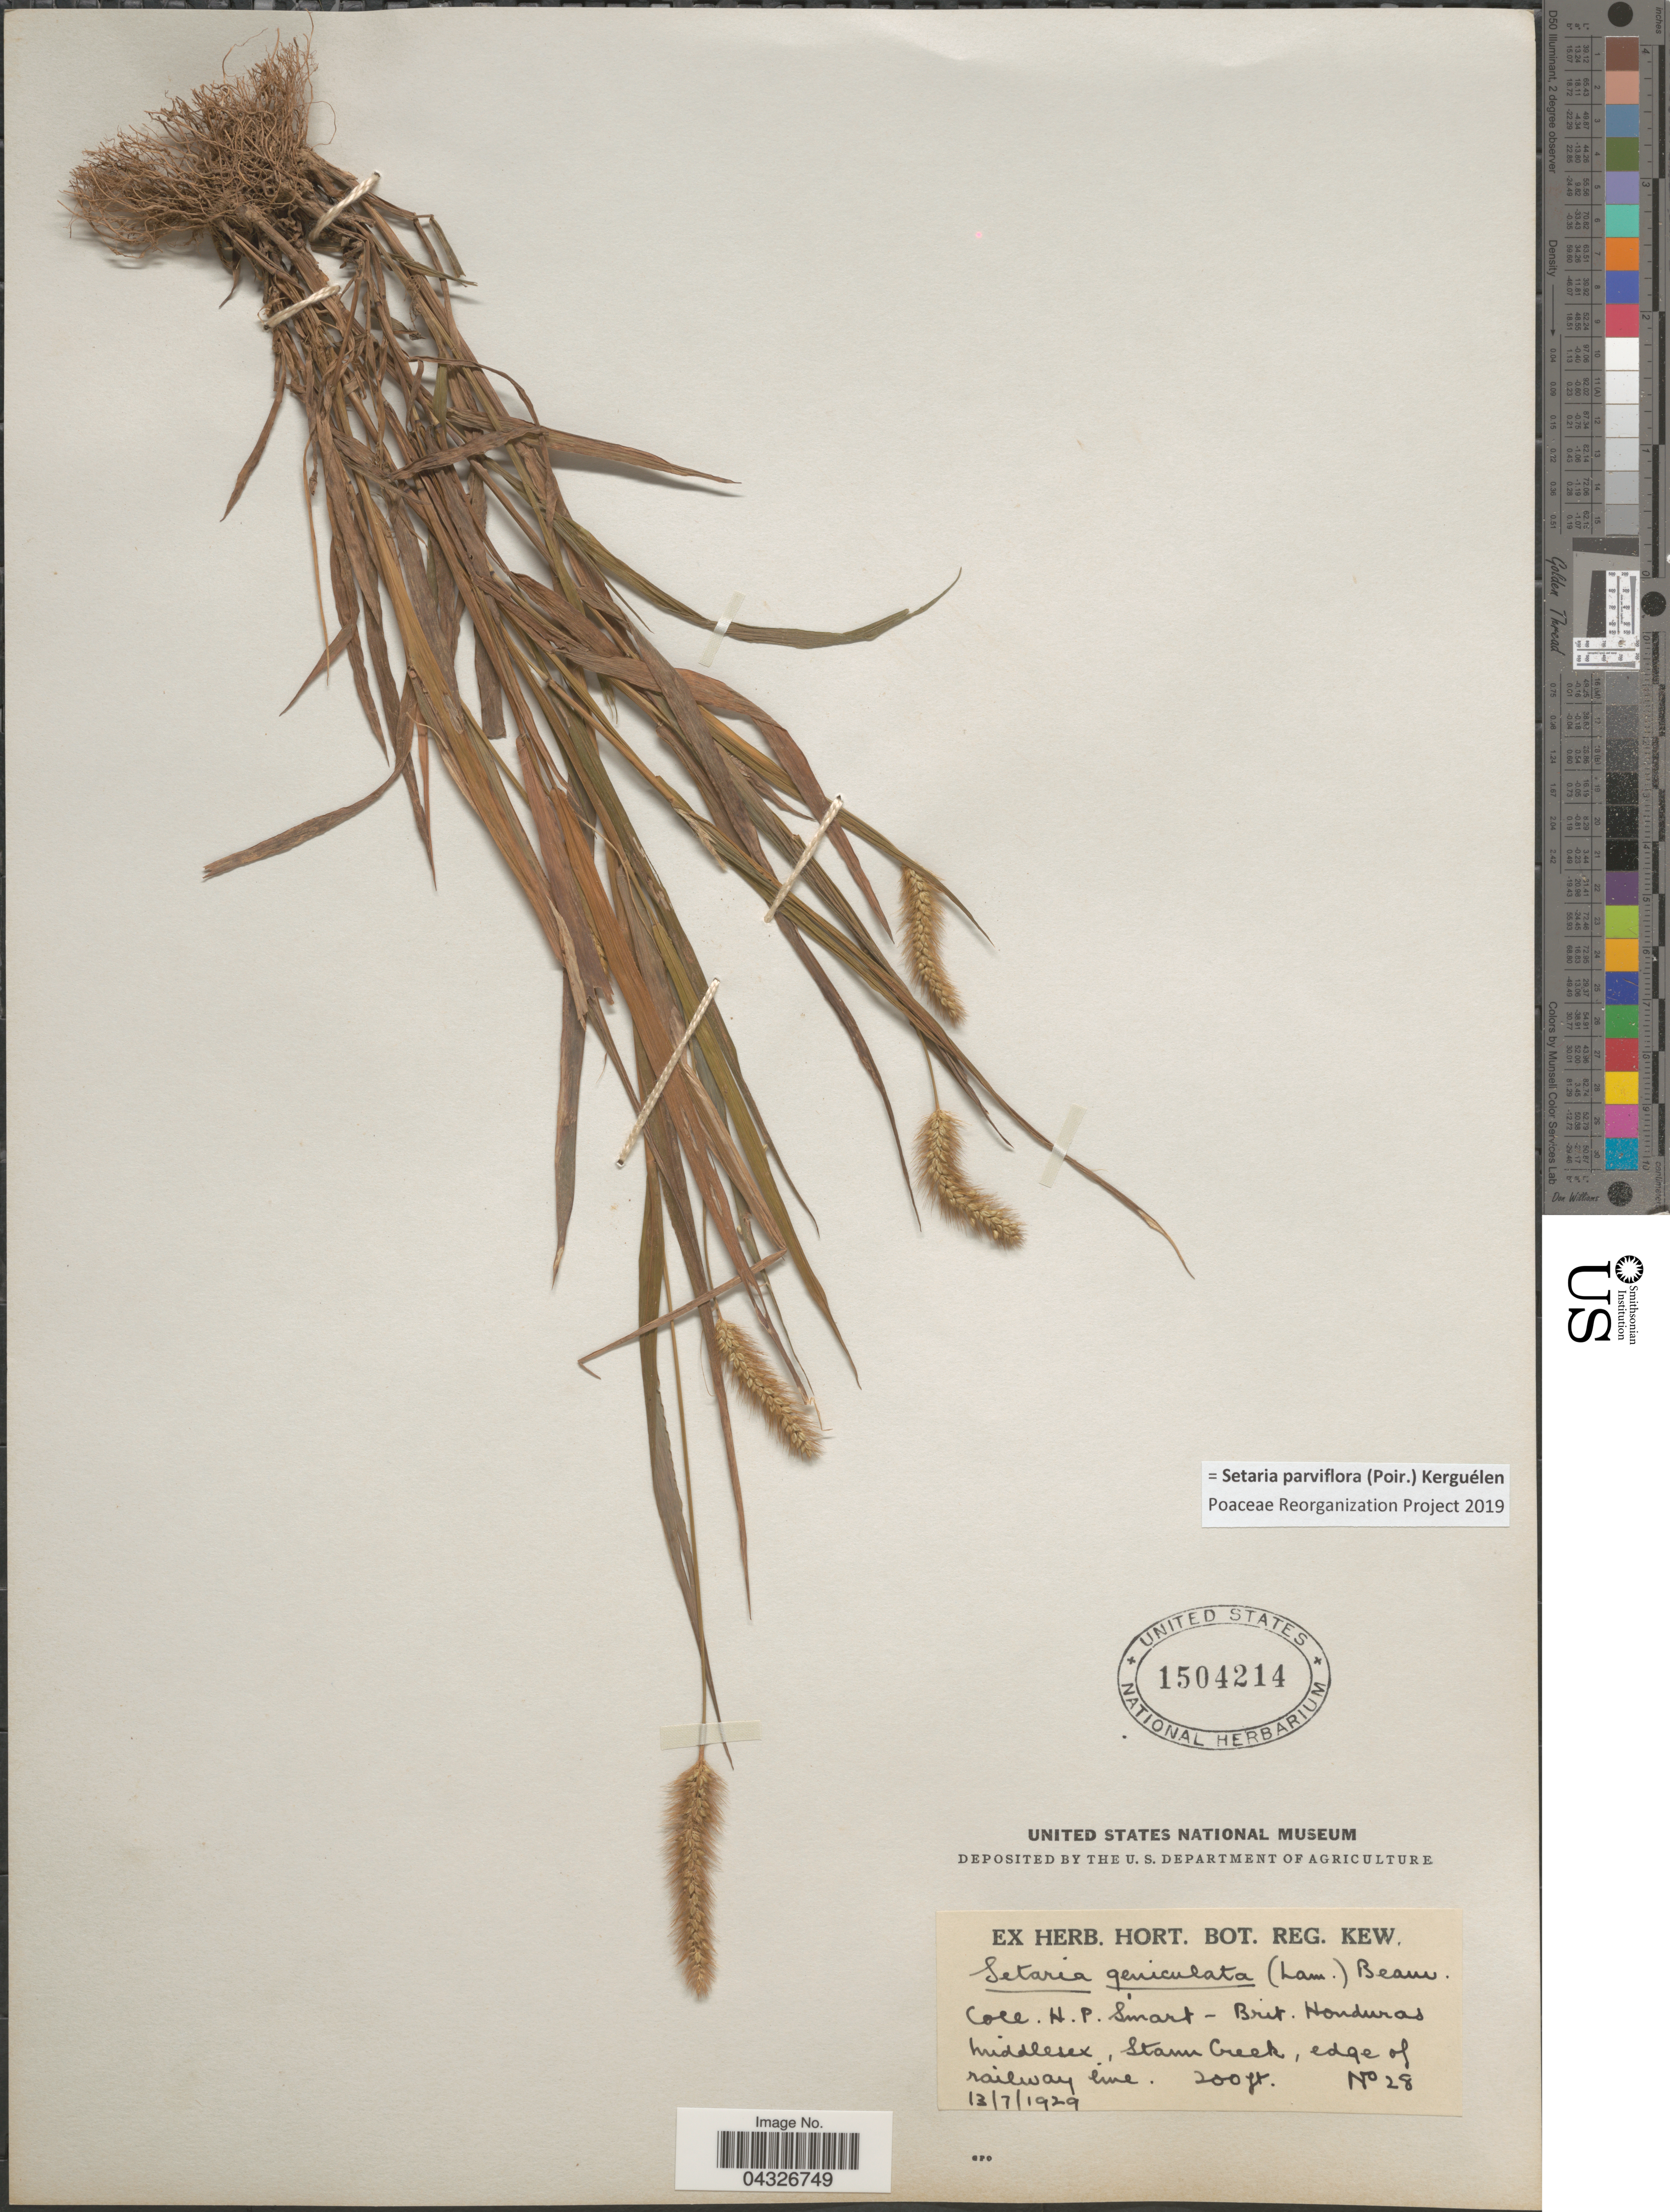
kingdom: Plantae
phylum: Tracheophyta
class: Liliopsida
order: Poales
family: Poaceae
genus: Setaria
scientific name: Setaria parviflora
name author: (Poir.) Kerguélen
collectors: H. Smart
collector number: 28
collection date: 1929-07-13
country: Belize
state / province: Stann Creek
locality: Brit. Honduras. Middlesex, Stann Creek, edge of railway line.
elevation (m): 61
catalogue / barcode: US 1504214